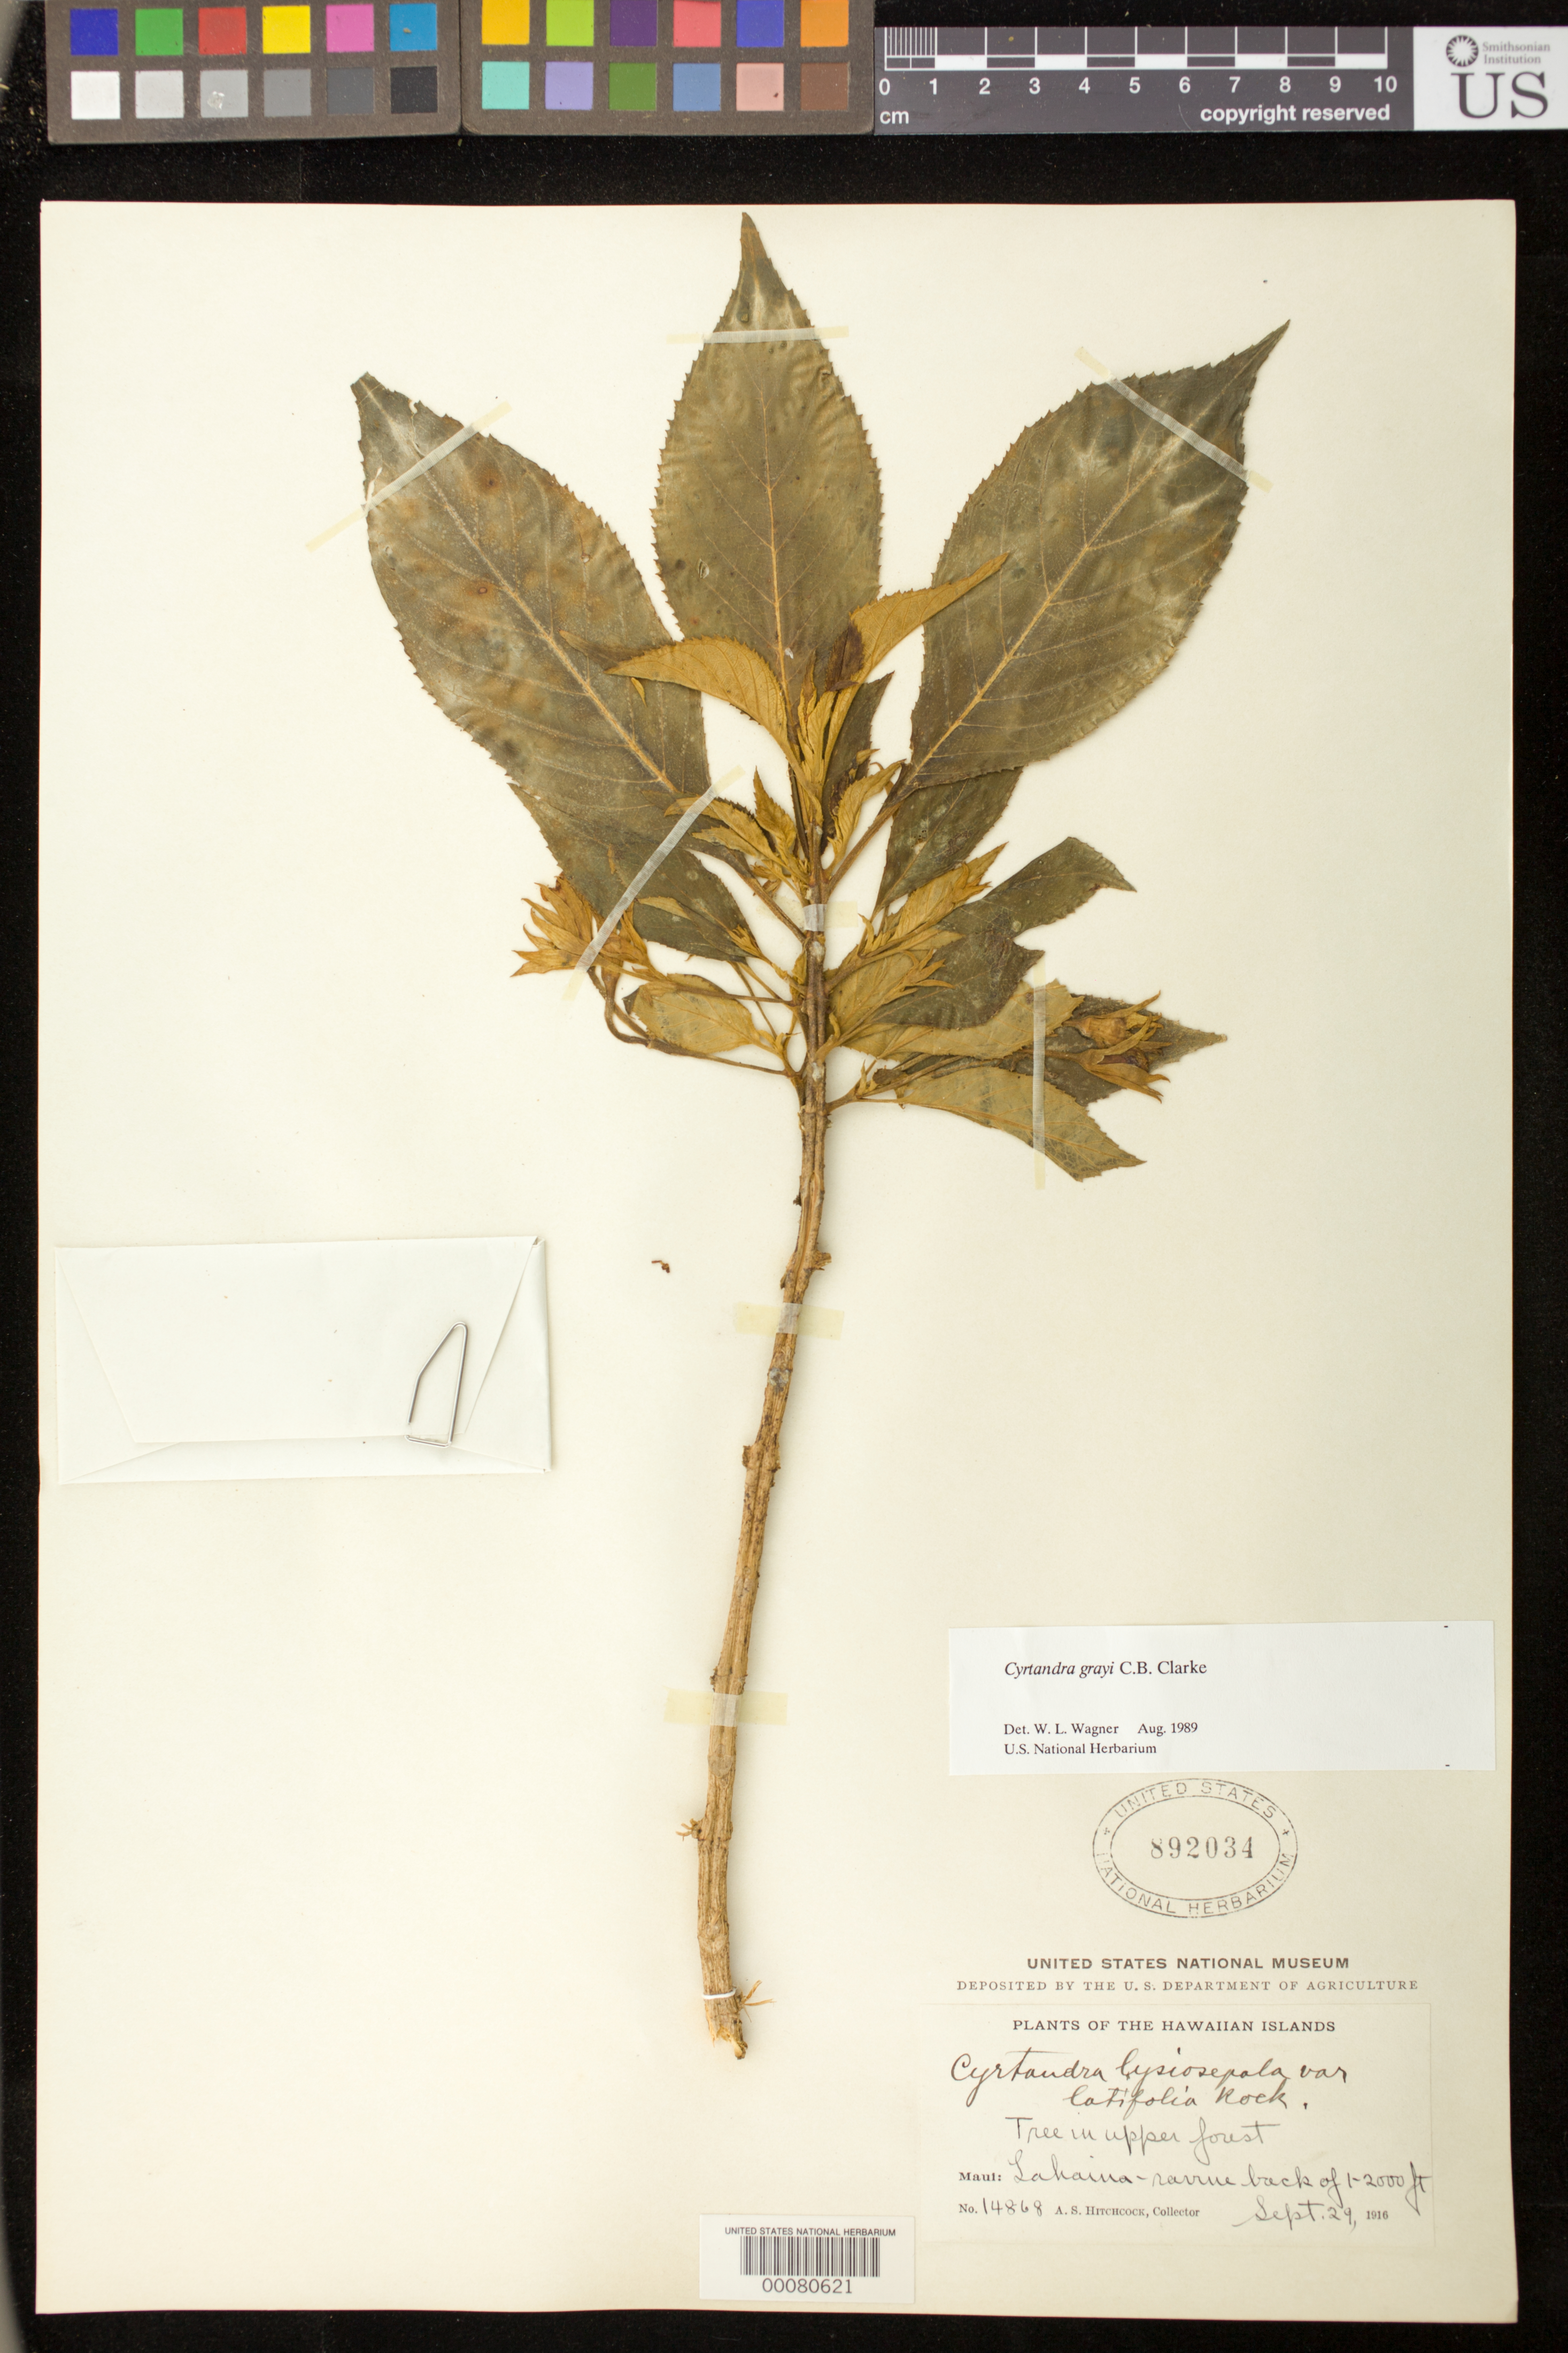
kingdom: Plantae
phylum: Tracheophyta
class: Magnoliopsida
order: Lamiales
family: Gesneriaceae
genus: Cyrtandra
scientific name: Cyrtandra grayi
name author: C.B. Clarke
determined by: Wagner, W. L., (BOT), Smithsonian Institution - National Museum of Natural History (UNITED STATES)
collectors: A. S. Hitchcock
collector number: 14868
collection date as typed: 29 Sep 1916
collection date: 1916-09-29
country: United States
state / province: Hawaii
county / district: Maui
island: Maui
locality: Lahaina-ravine back of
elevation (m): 305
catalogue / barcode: US 892034